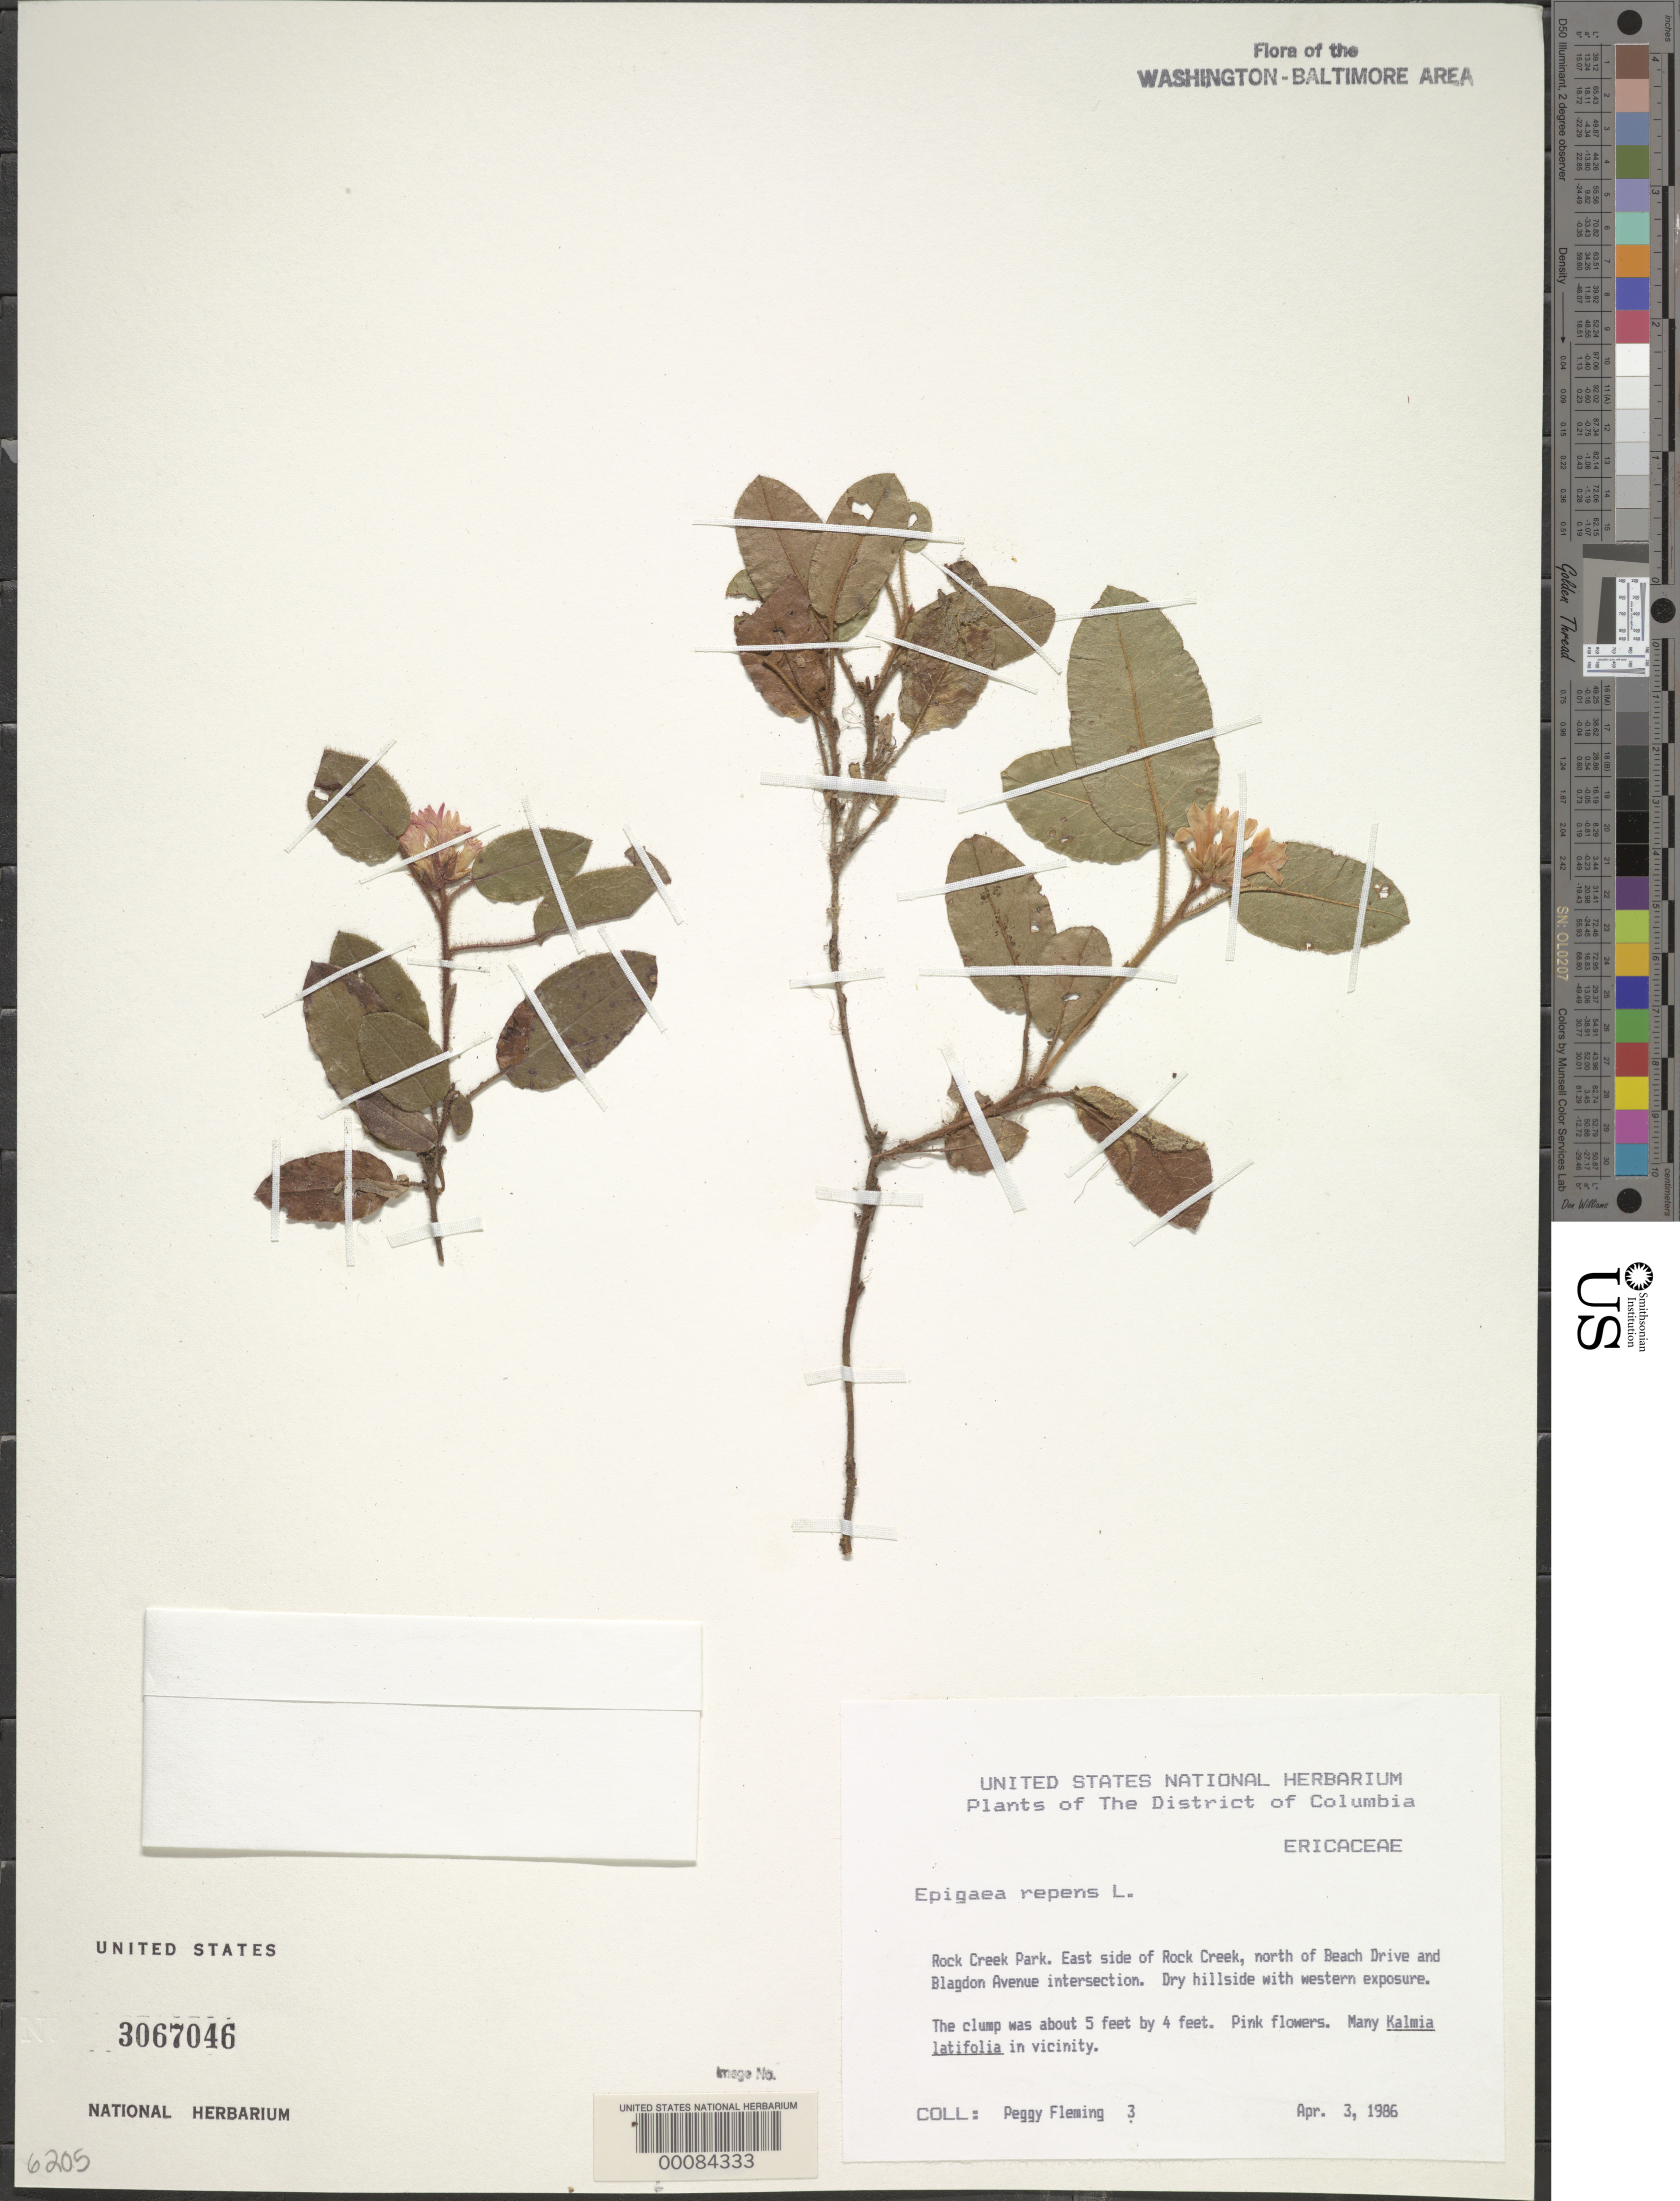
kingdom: Plantae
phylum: Tracheophyta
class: Magnoliopsida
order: Ericales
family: Ericaceae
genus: Epigaea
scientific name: Epigaea repens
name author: L.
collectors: P. Fleming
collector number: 3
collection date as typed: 03 Apr 1986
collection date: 1986-04-03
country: United States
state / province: District of Columbia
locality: Blagdon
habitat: Dry hillside with western exposure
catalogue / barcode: US 3067046